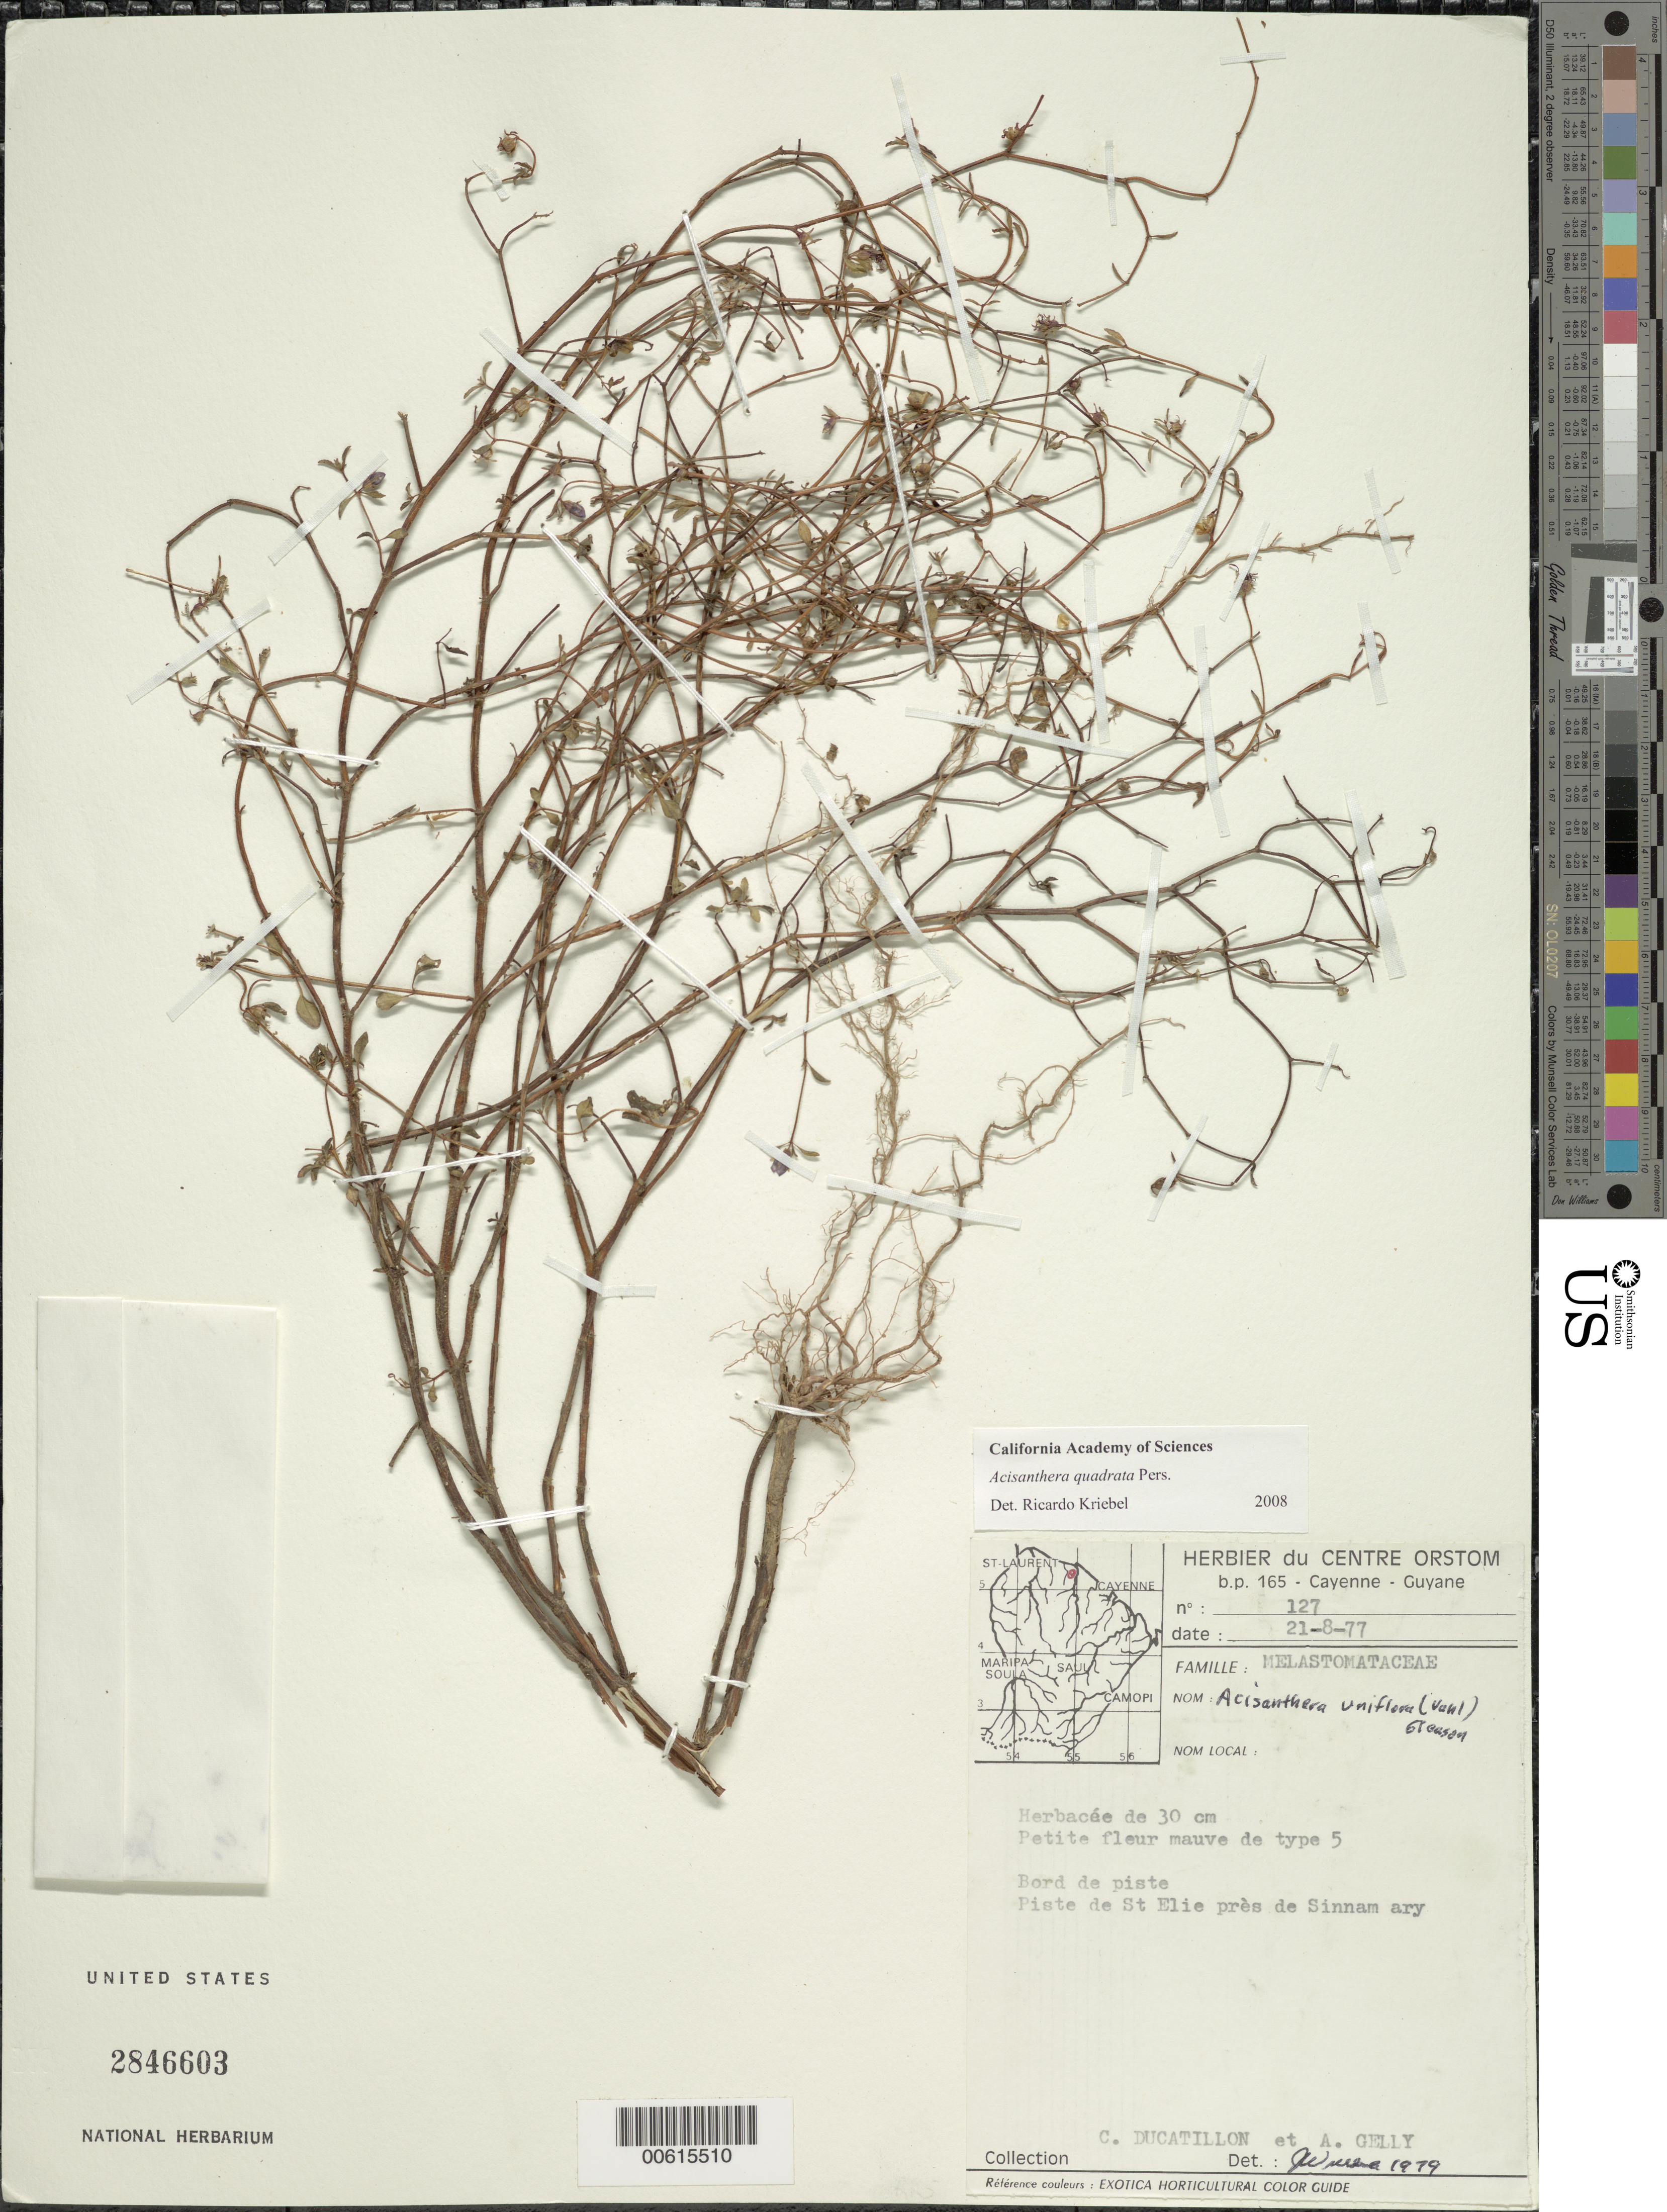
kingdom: Plantae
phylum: Tracheophyta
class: Magnoliopsida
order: Myrtales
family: Melastomataceae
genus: Acisanthera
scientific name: Acisanthera uniflora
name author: (Vahl) Gleason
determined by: Nunes da Silva, Diego, (RB), Jardim Botanico do Rio de Janeiro - Herbario (BRAZIL)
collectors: C. Ducatillon & A. Gelly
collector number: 127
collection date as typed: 21-Aug-77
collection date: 1977-08-21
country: French Guiana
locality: Piste de Saint-Élie, pres de Sinnamary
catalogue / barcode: US 2846603